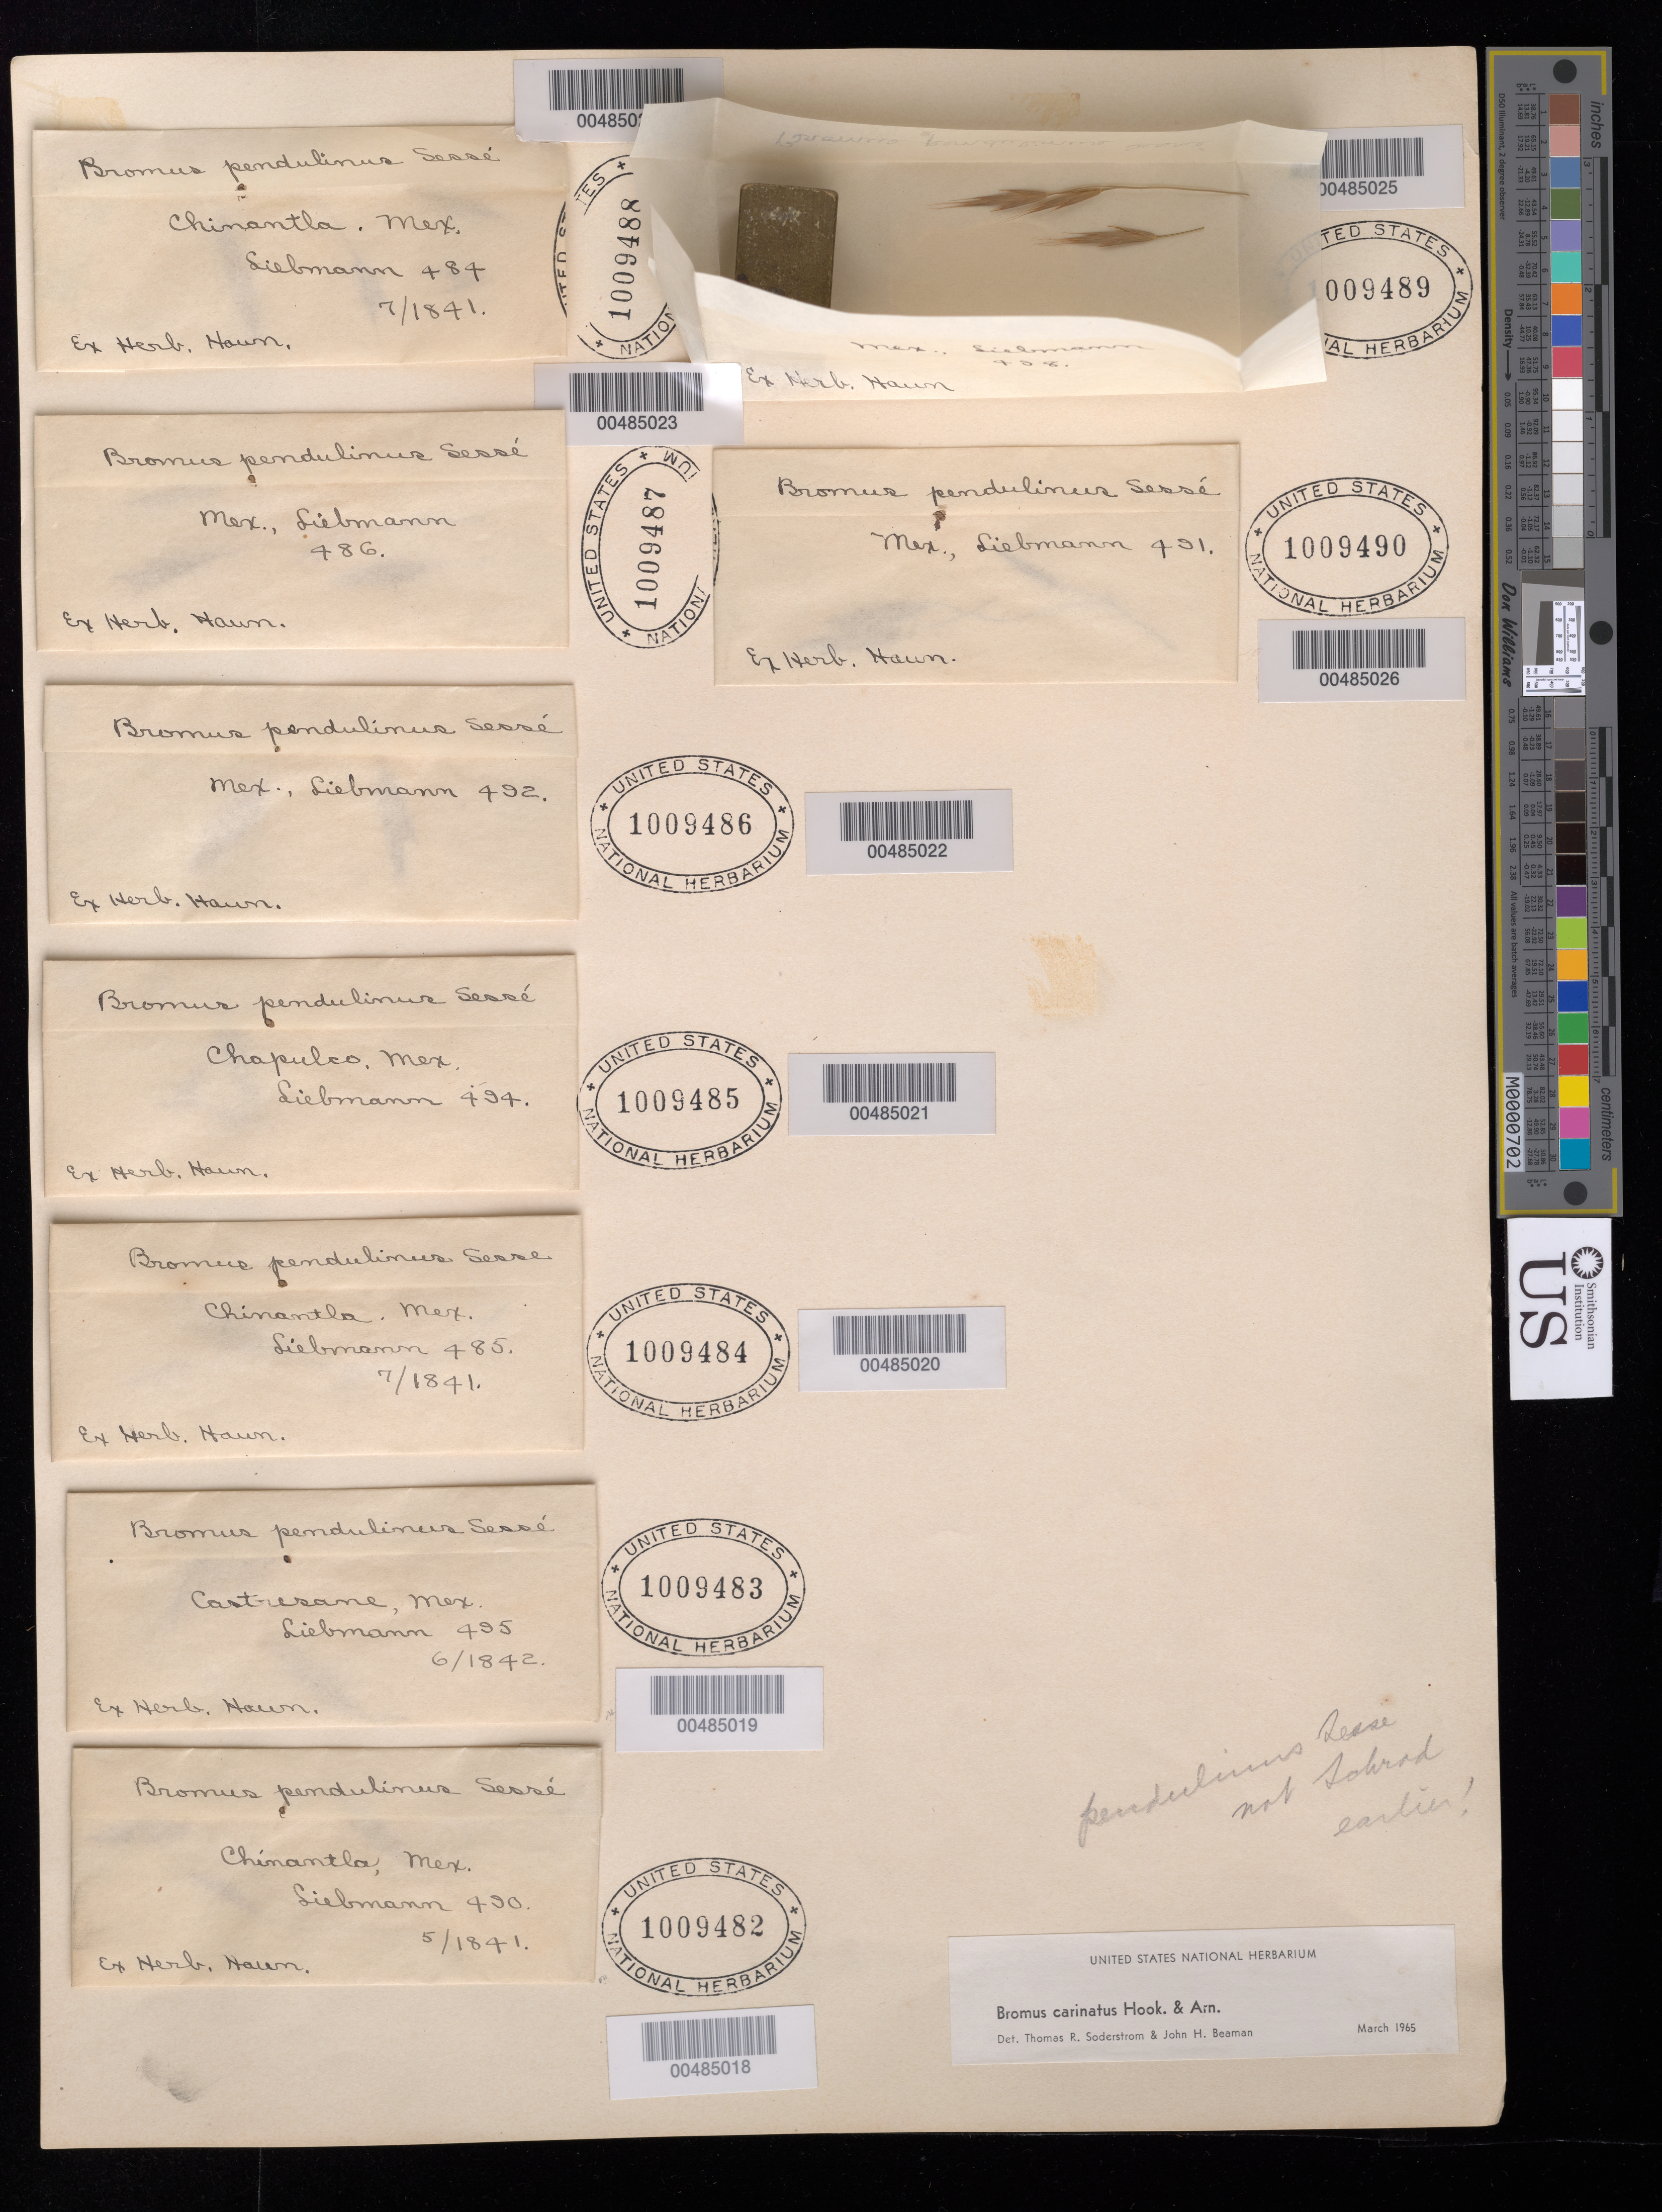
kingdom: Plantae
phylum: Tracheophyta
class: Liliopsida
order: Poales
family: Poaceae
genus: Bromus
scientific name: Bromus carinatus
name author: Hook. & Arn.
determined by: Soderstrom, T. R.; Beaman, J. H.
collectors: F. M. Liebmann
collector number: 498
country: Mexico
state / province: Jalisco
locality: San Ramon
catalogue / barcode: US 1009489